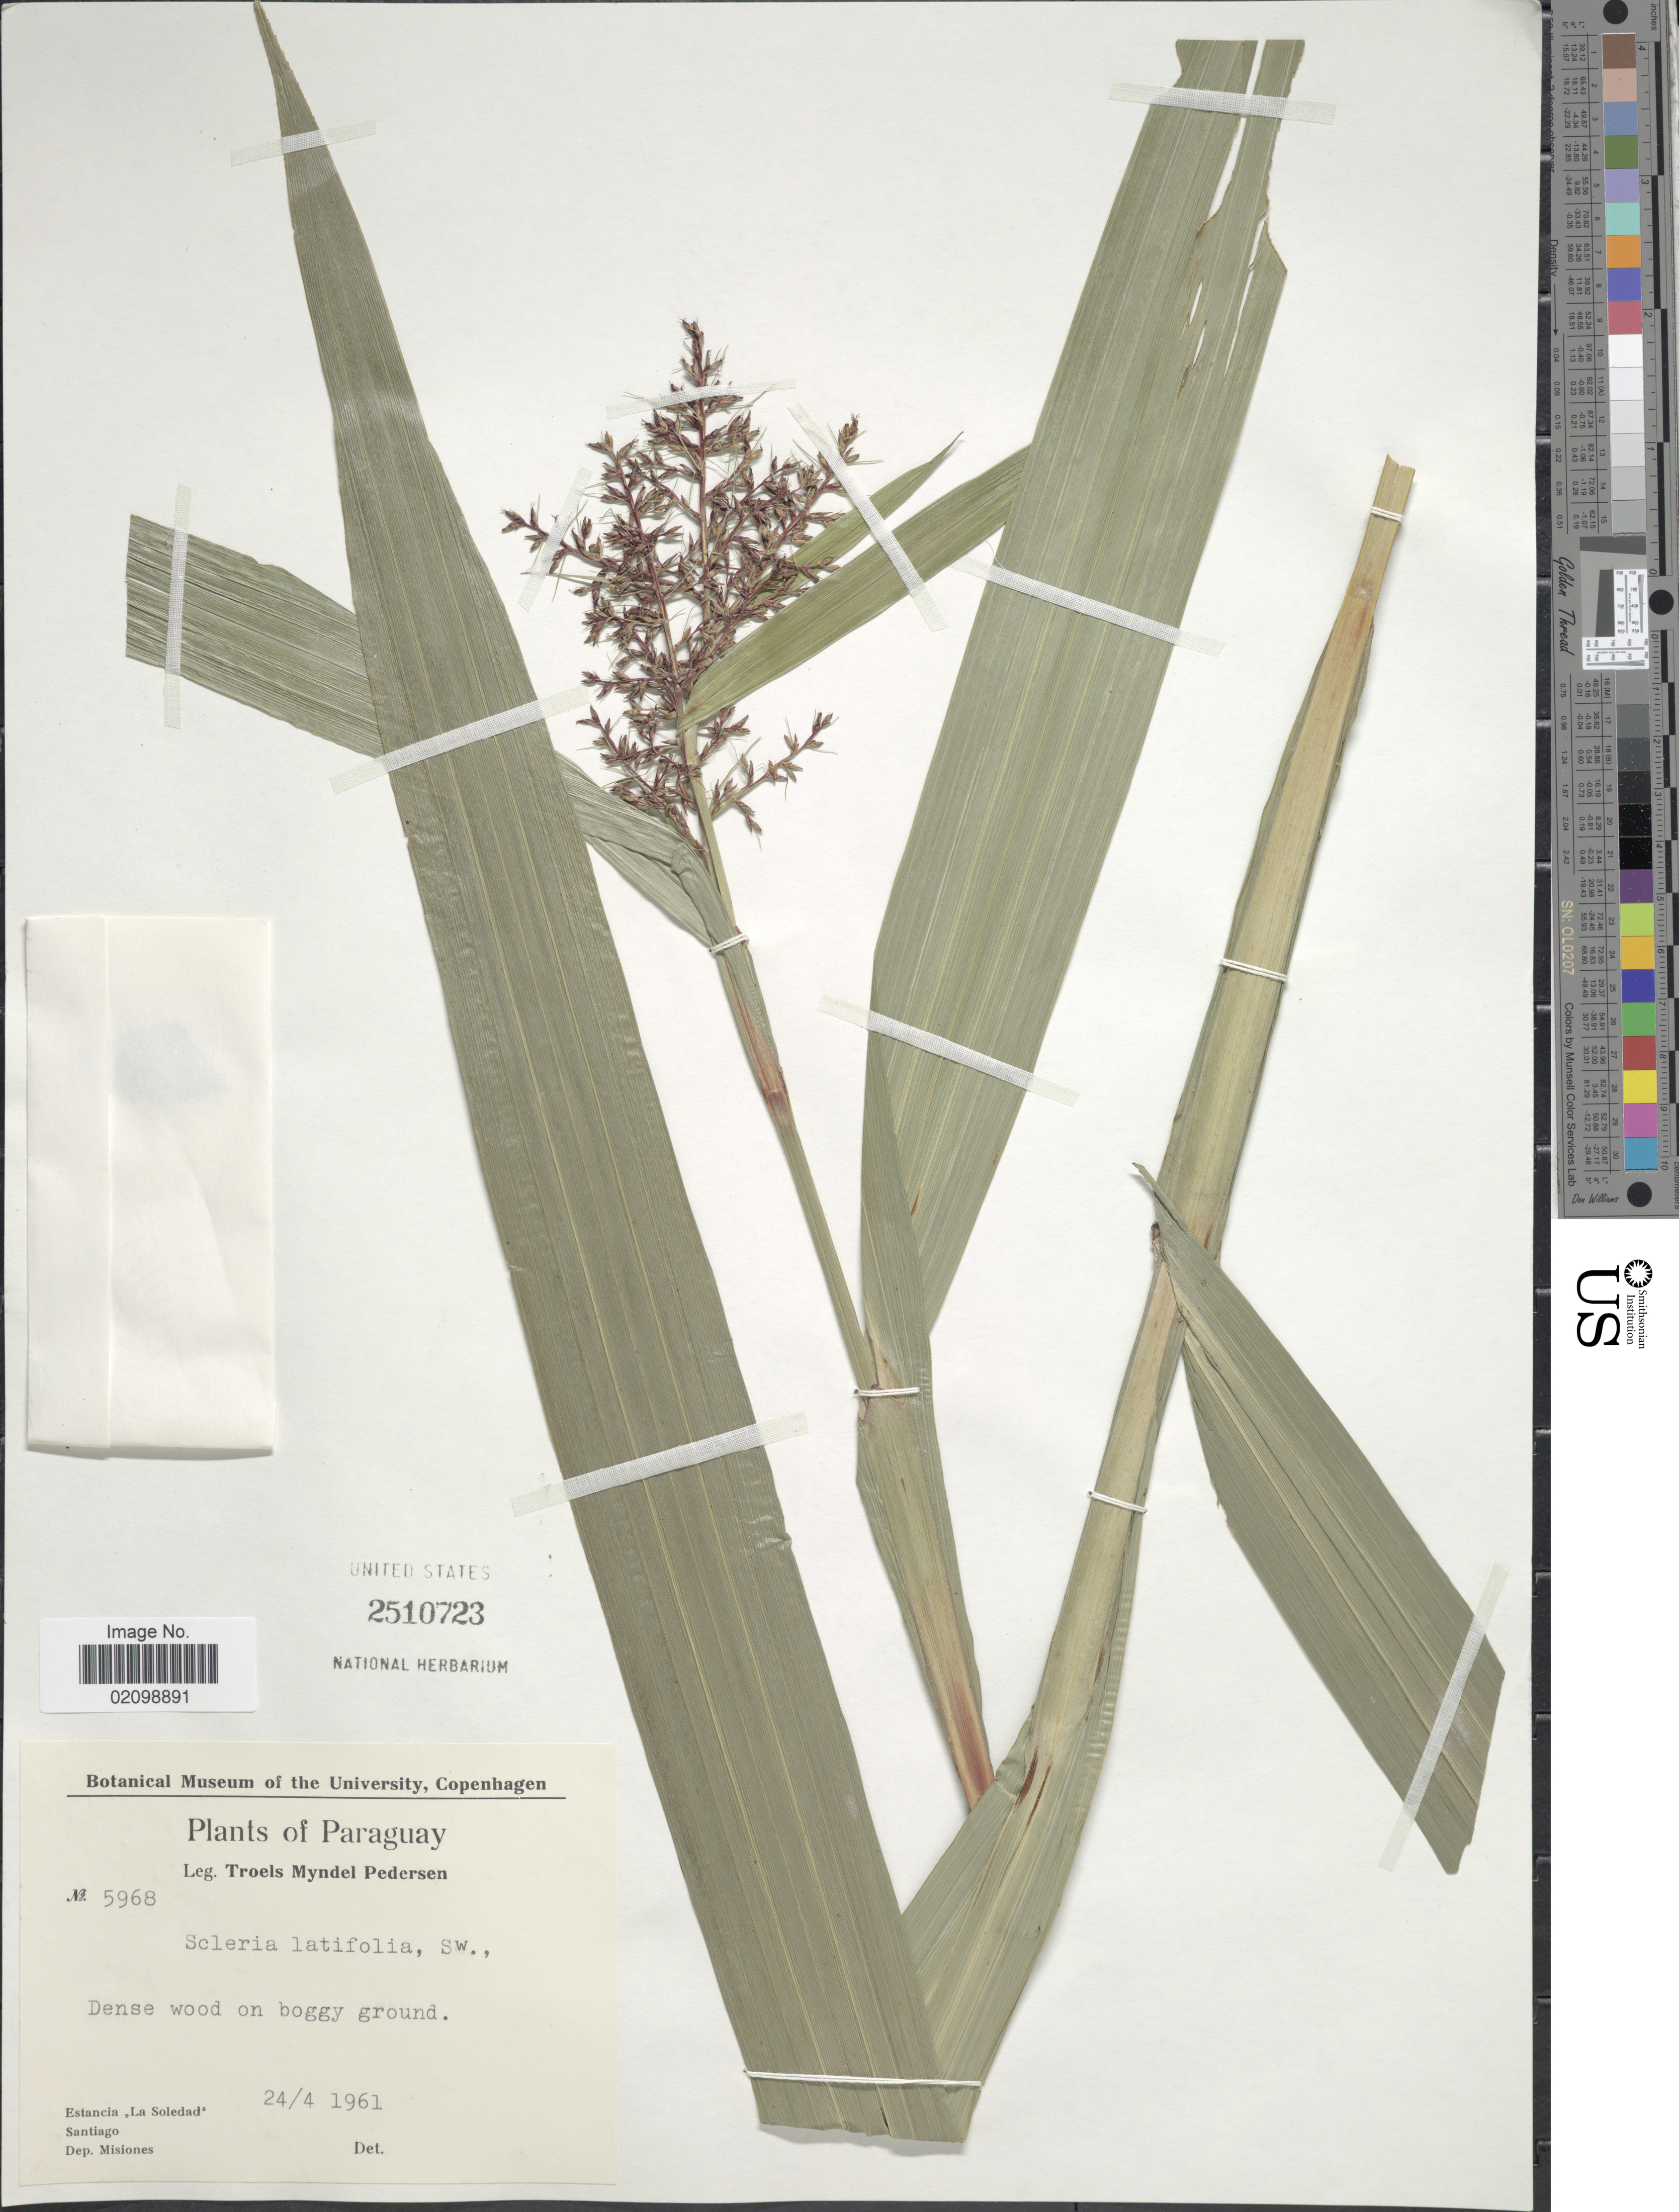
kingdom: Plantae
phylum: Tracheophyta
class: Liliopsida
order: Poales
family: Cyperaceae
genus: Scleria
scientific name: Scleria latifolia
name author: Sw.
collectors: T. Pederson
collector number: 5968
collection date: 1961-04-24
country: Paraguay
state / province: Misiones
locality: Estancio La Soledad Santiago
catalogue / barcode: US 2510723